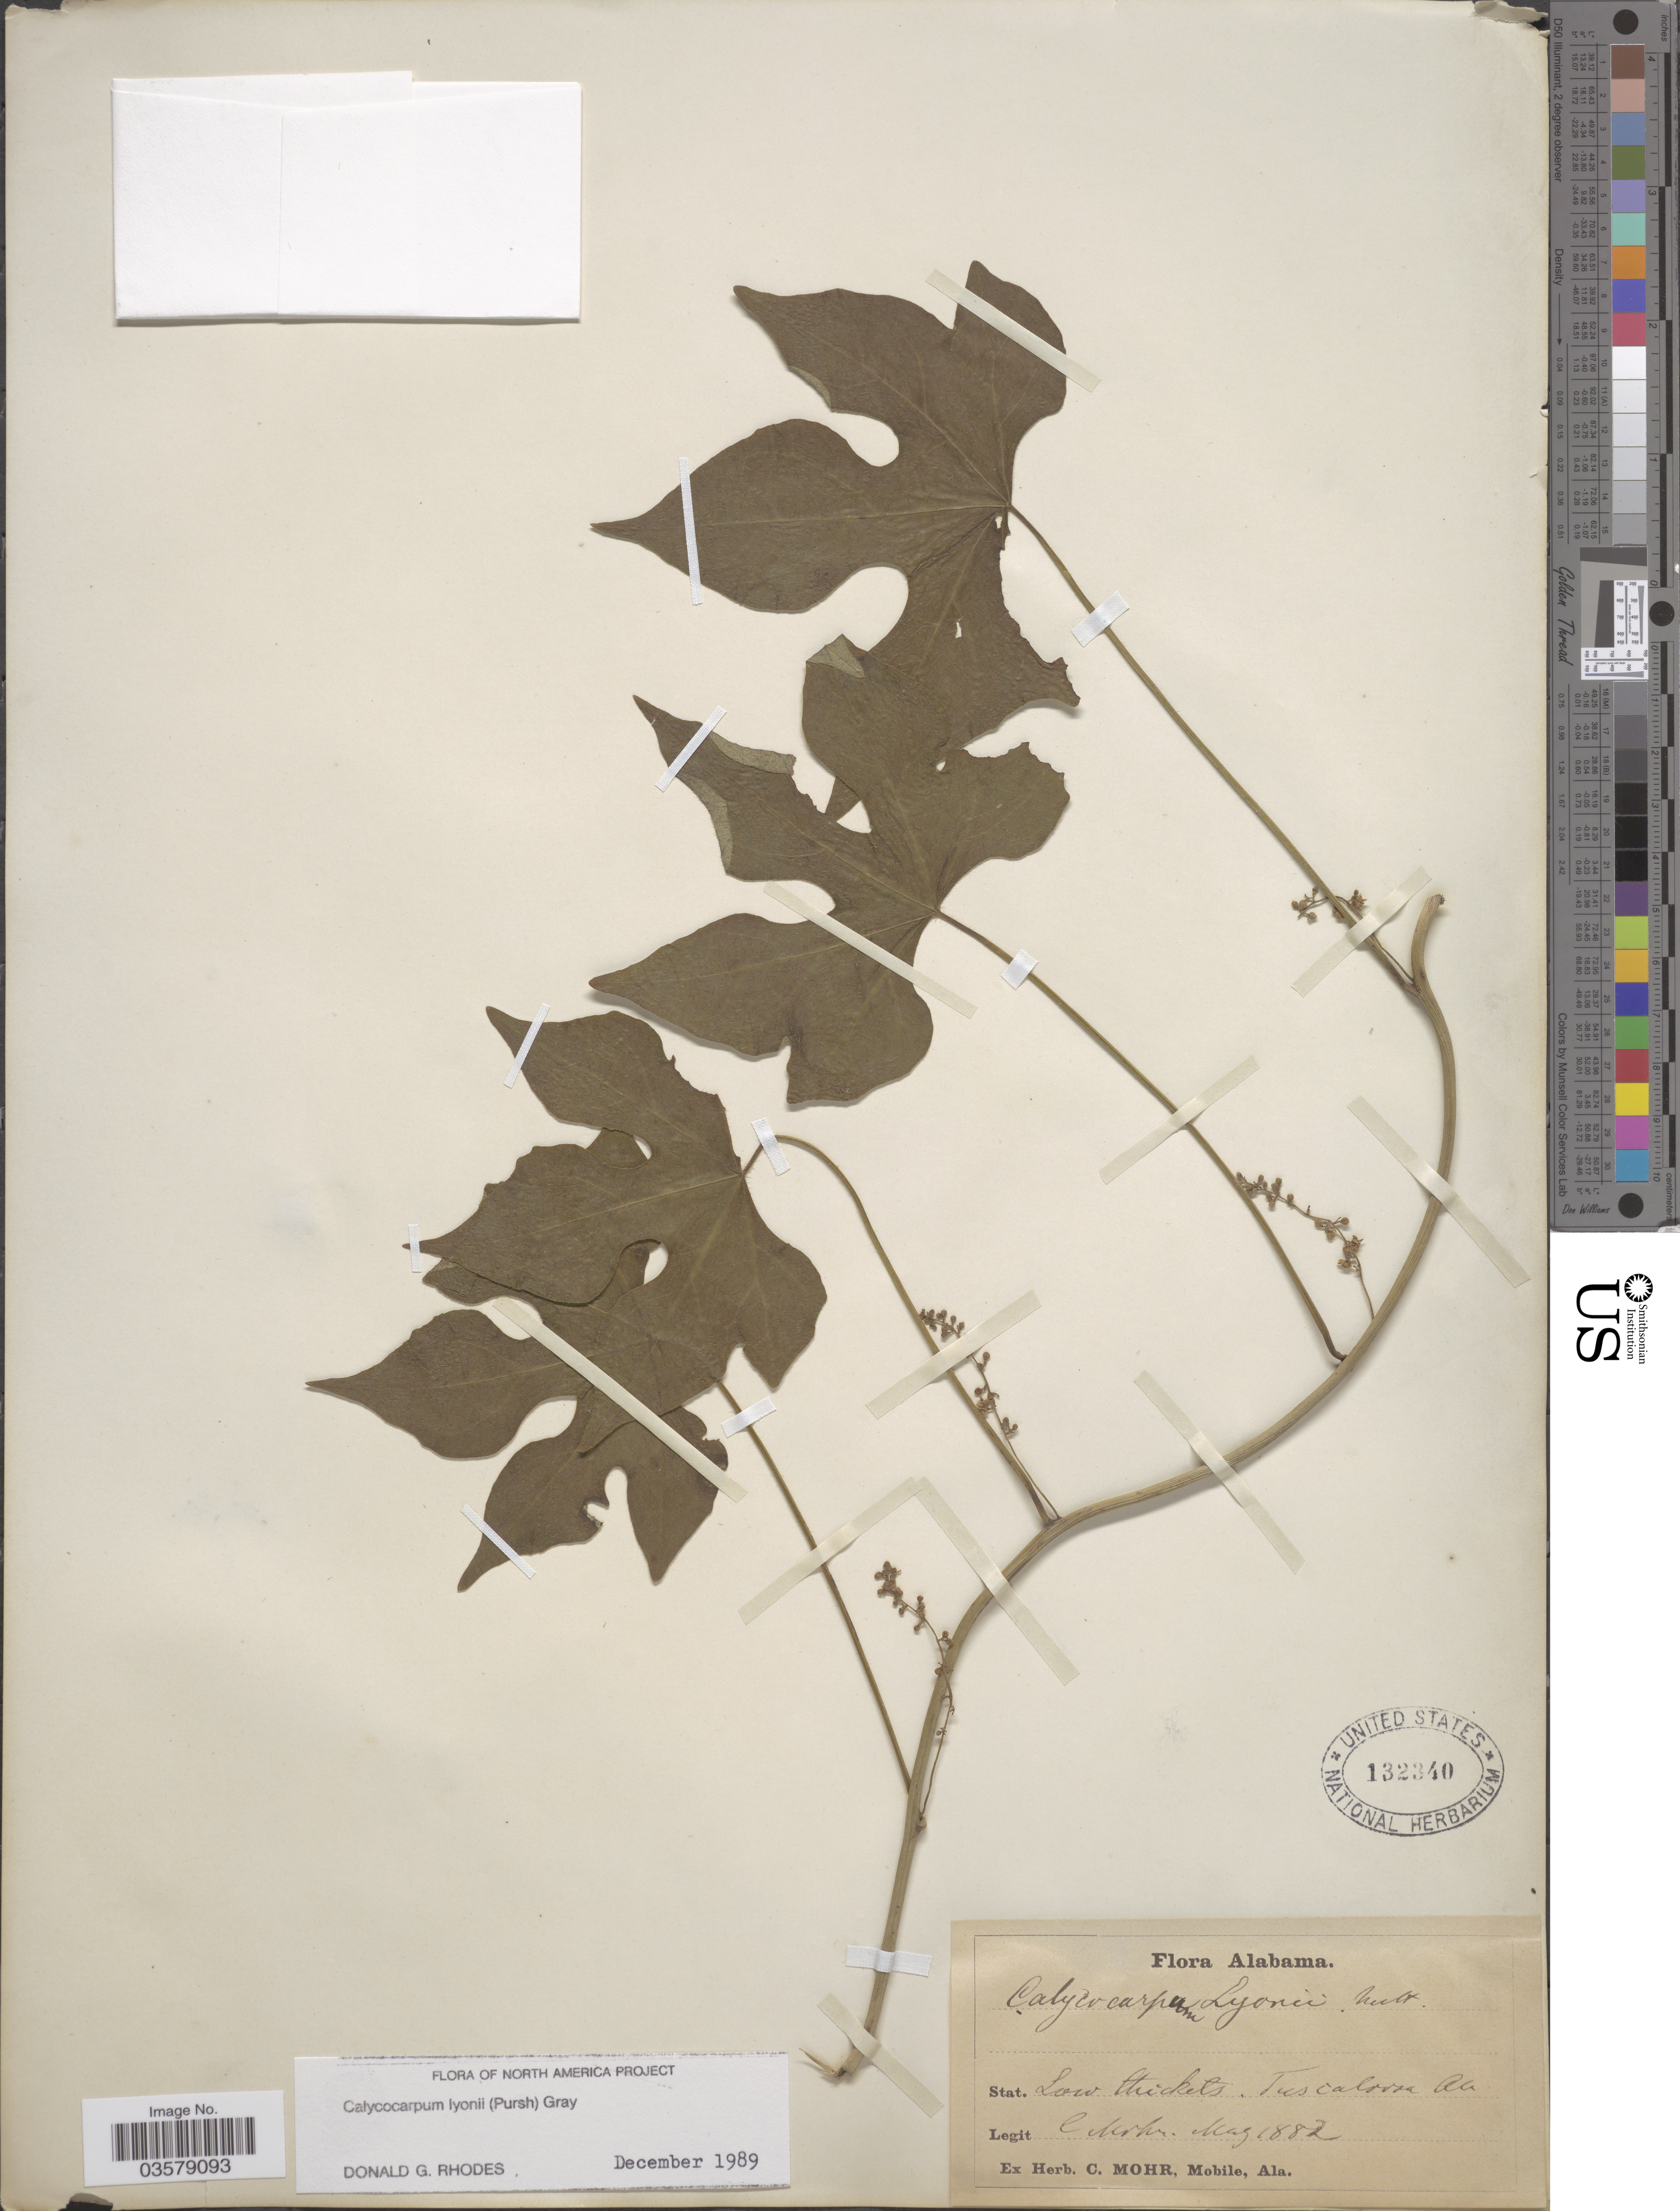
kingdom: Plantae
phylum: Tracheophyta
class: Magnoliopsida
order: Ranunculales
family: Menispermaceae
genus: Calycocarpum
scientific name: Calycocarpum lyonii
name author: (Pursh) A. Gray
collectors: C. T. Mohr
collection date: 1882-05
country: United States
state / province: Alabama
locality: Tuscaloosa.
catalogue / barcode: US 132340